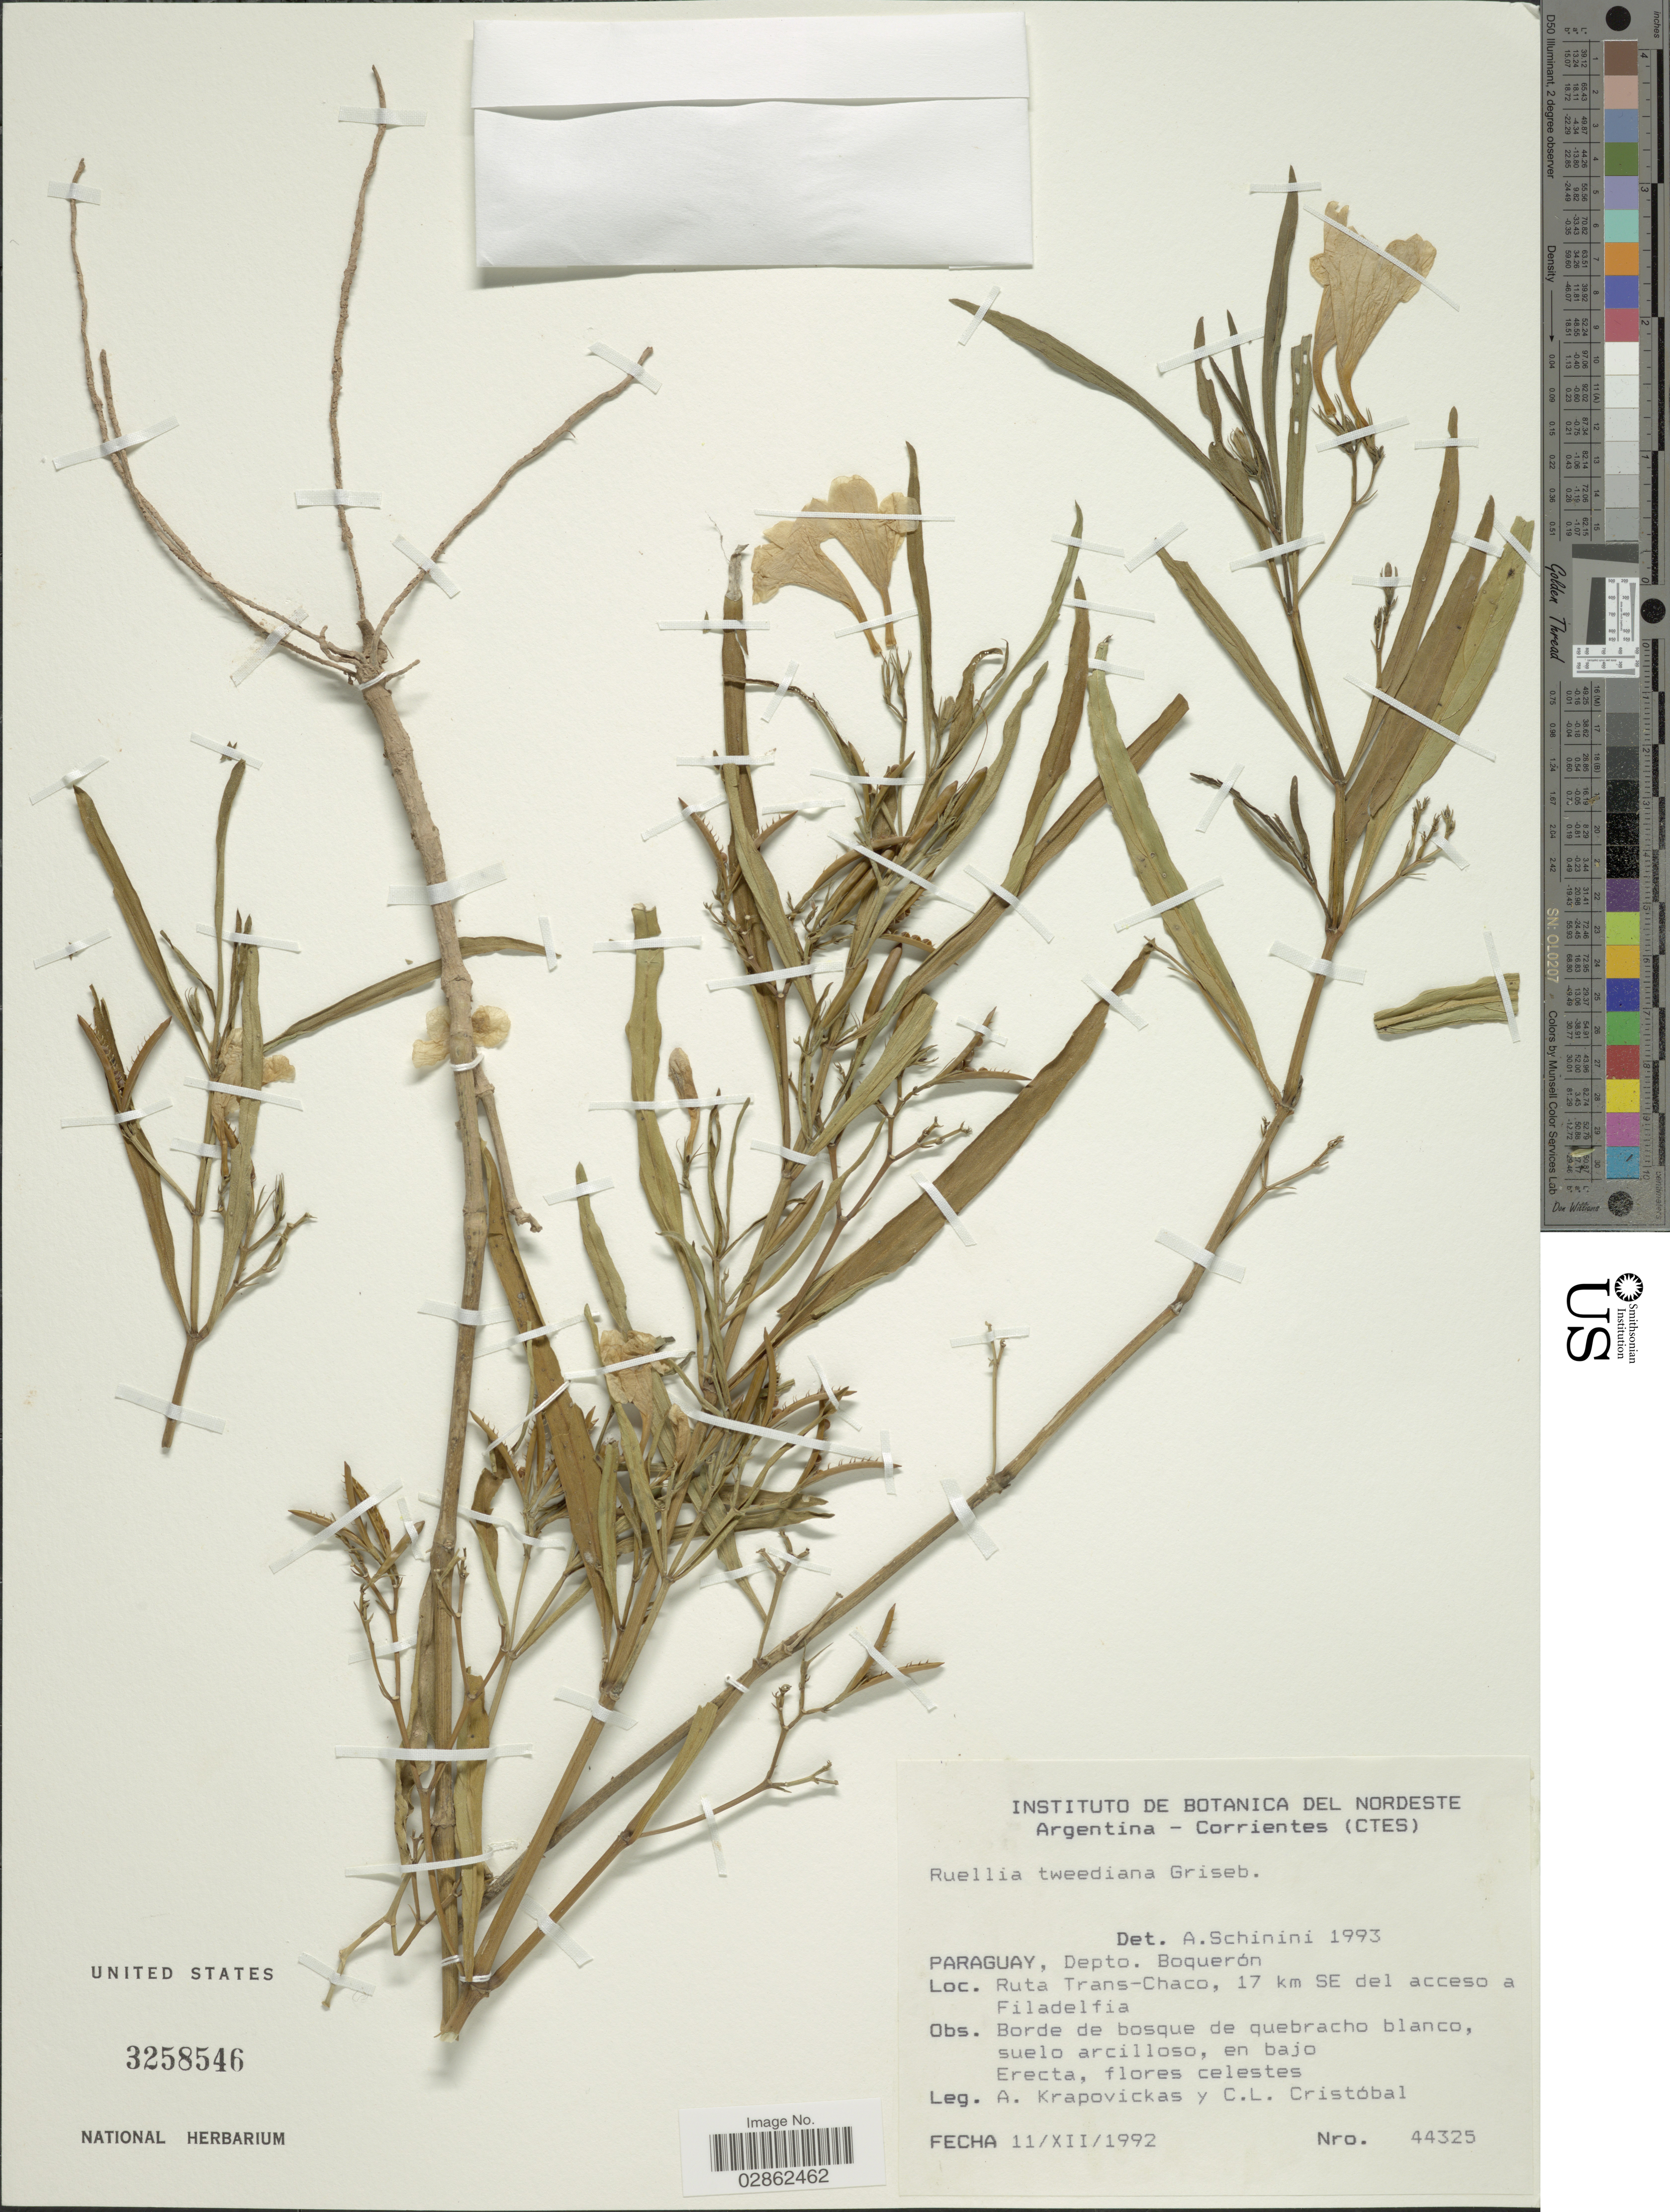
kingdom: Plantae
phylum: Tracheophyta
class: Magnoliopsida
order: Lamiales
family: Acanthaceae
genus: Ruellia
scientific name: Ruellia tweediana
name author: Griseb.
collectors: A. Krapovickas & C. L. Cristóbal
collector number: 44325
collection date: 1992-12-11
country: Paraguay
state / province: Boqueron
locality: Depto. Boquerón. Ruta Trans-Chaco, 17 km SE del acceso a Filadelfia.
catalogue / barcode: US 3258546